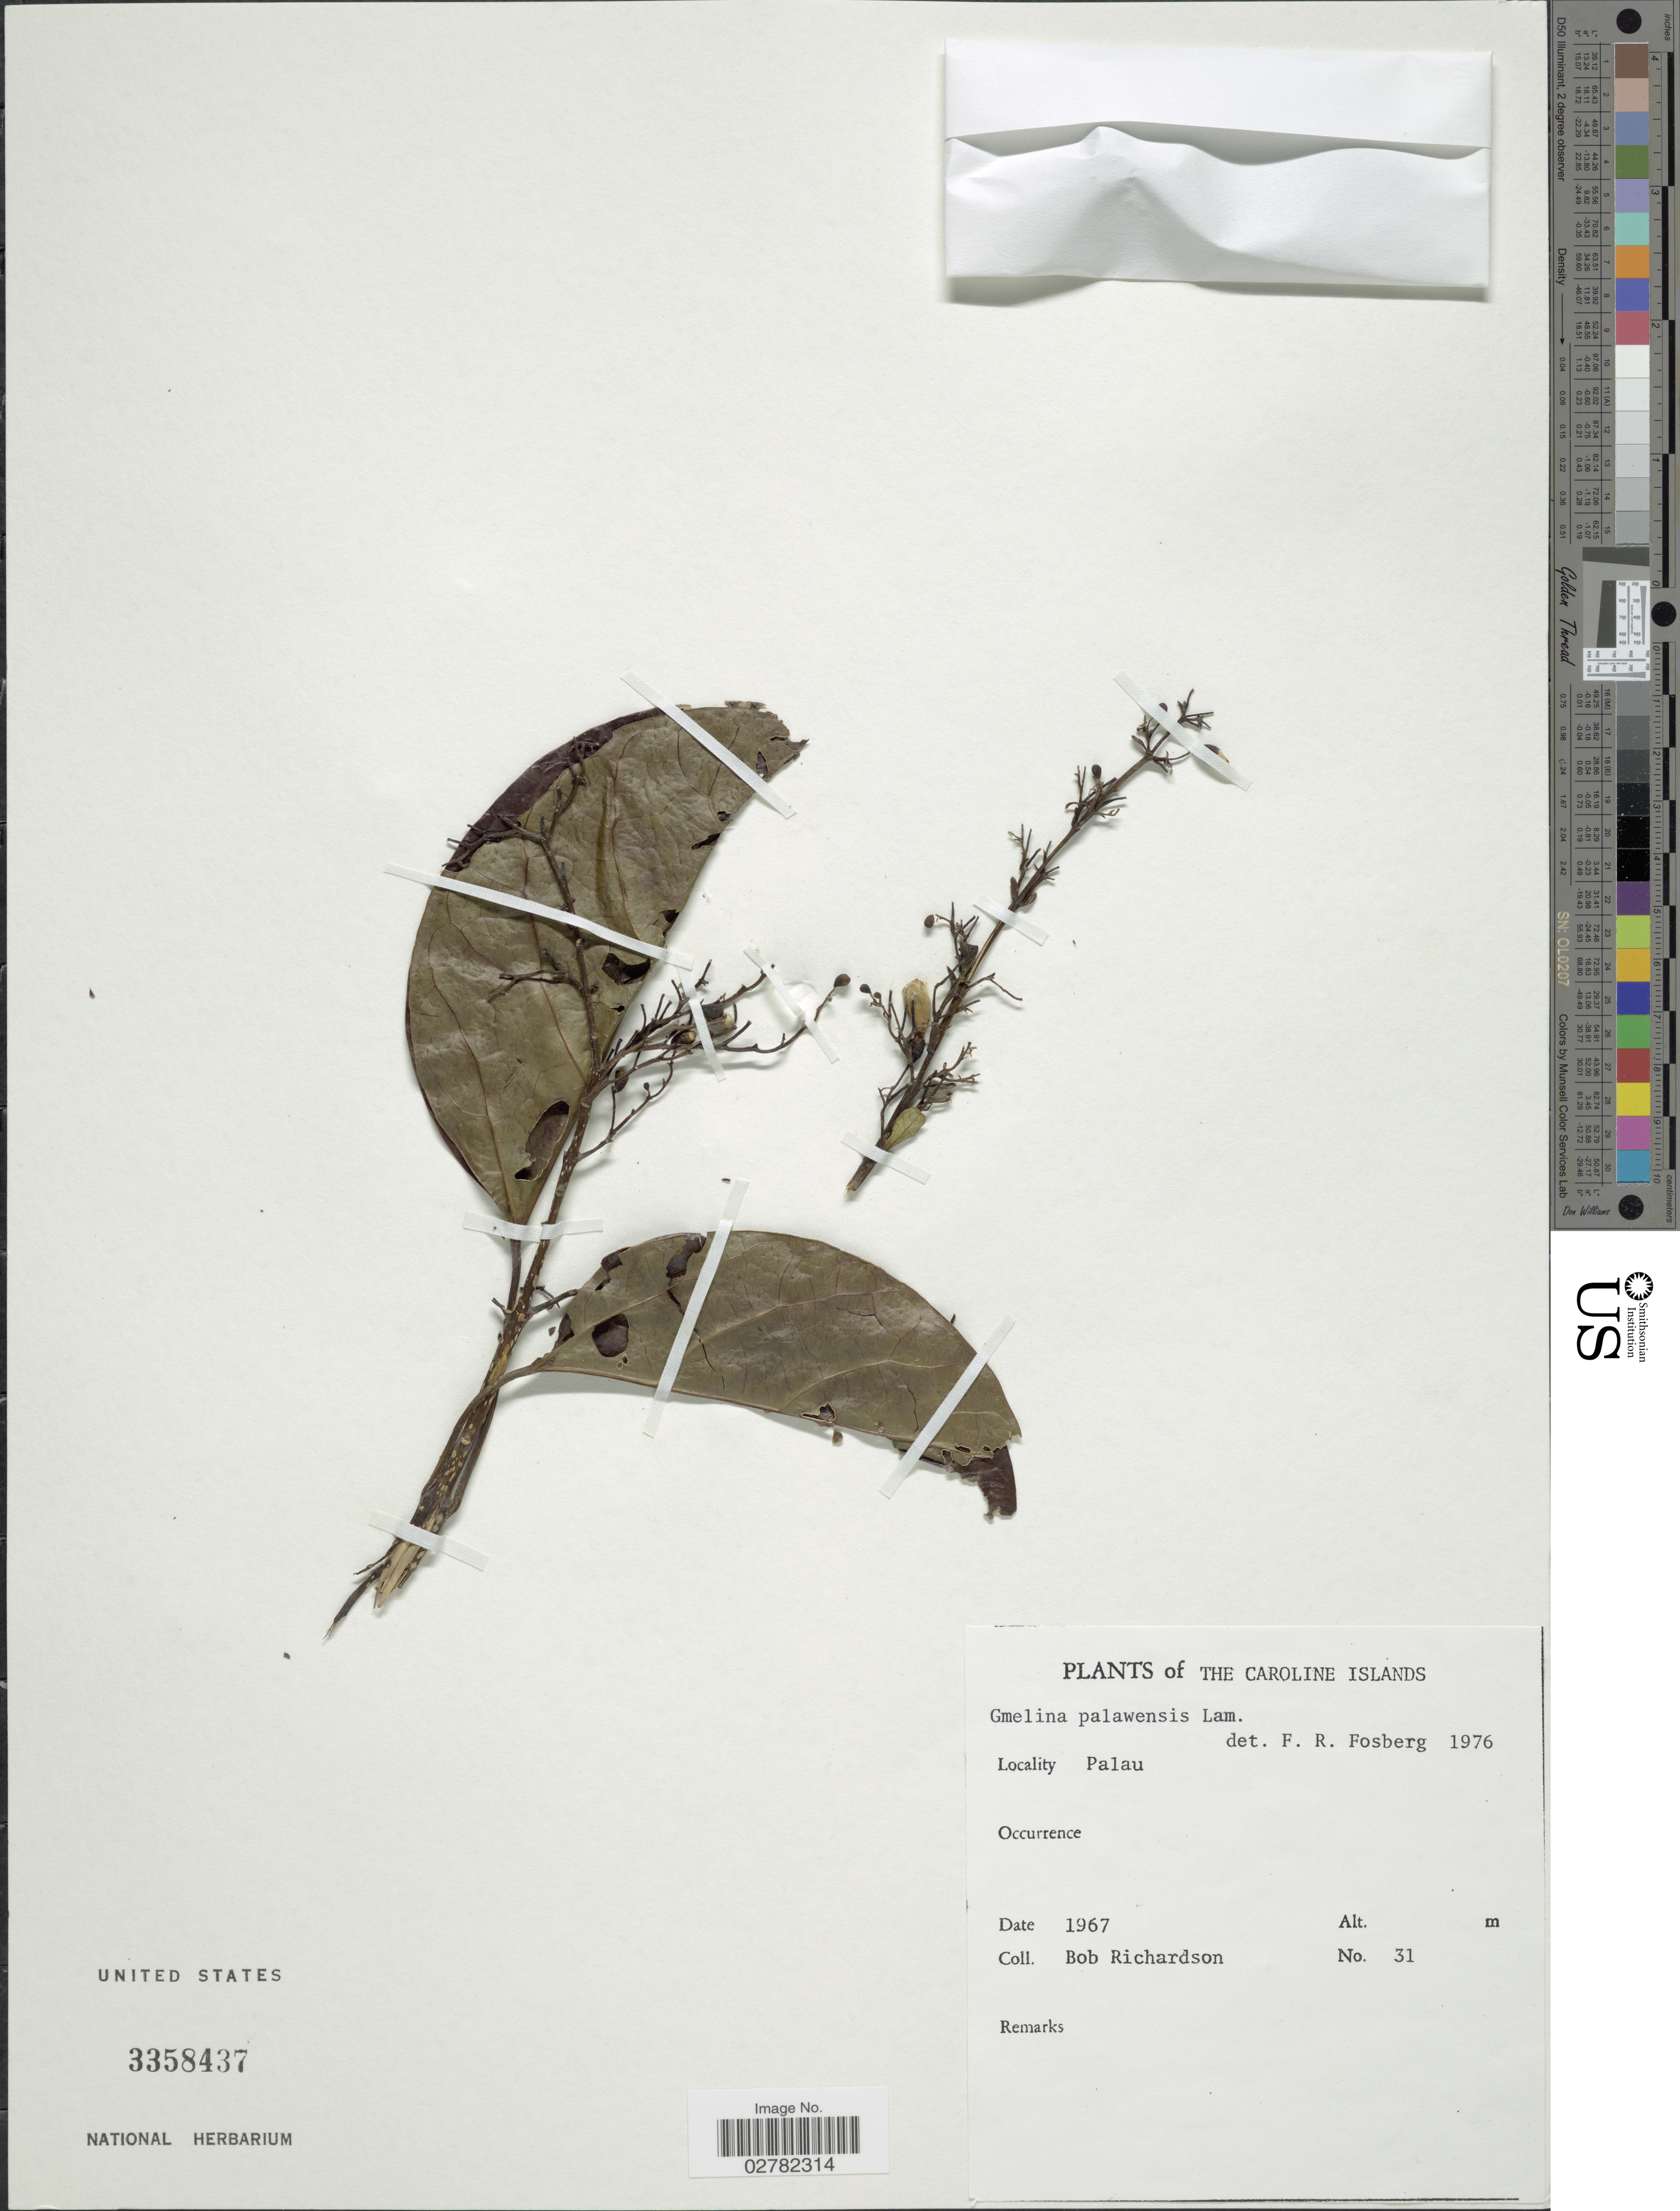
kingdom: Plantae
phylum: Tracheophyta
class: Magnoliopsida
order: Lamiales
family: Lamiaceae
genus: Gmelina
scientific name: Gmelina palawensis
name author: H.J. Lam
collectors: B. Richardson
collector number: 31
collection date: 1967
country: Palau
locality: The Caroline Islands. Palau.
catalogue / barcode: US 3358437